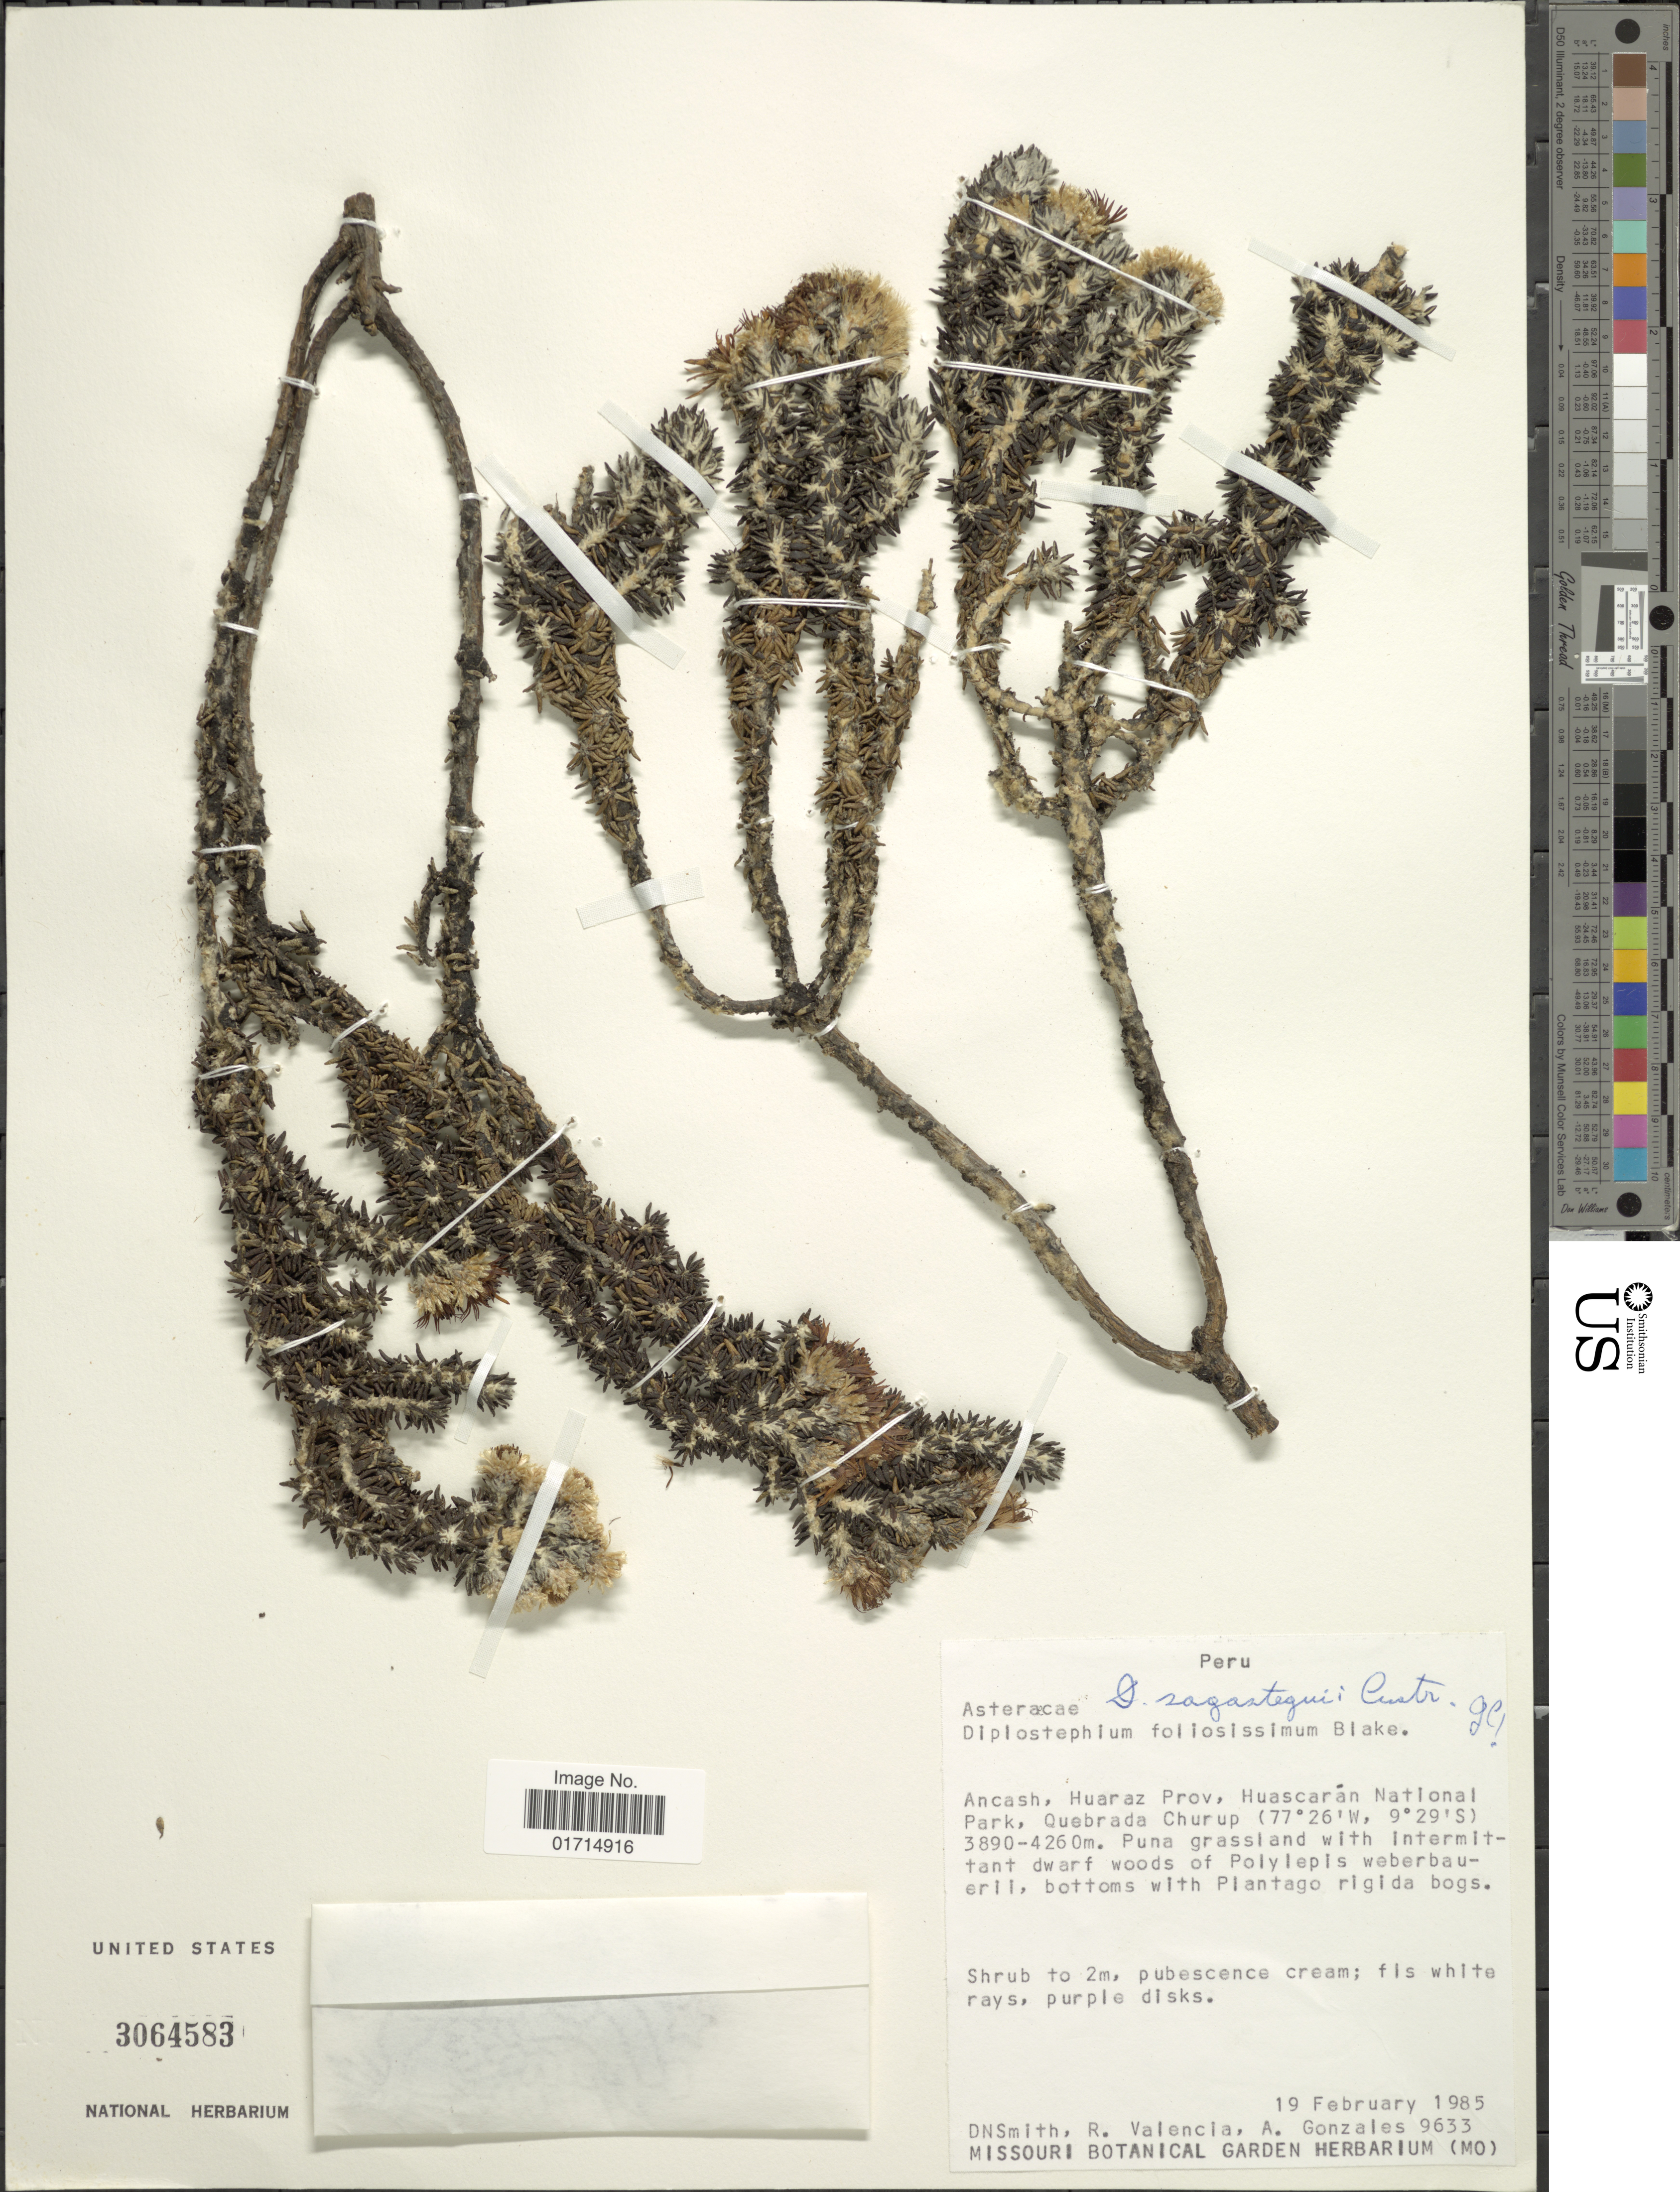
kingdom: Plantae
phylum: Tracheophyta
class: Magnoliopsida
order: Asterales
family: Asteraceae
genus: Diplostephium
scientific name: Diplostephium sagasteguii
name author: Cuatrec.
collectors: D. Smith, R. Valencia & A. Gonzáles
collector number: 9633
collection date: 1985-02-19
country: Peru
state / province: Ancash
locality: Ancash, Huaraz Prov, Huascaran National Park, Quebrada Churup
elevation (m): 3890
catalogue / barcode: US 3064583